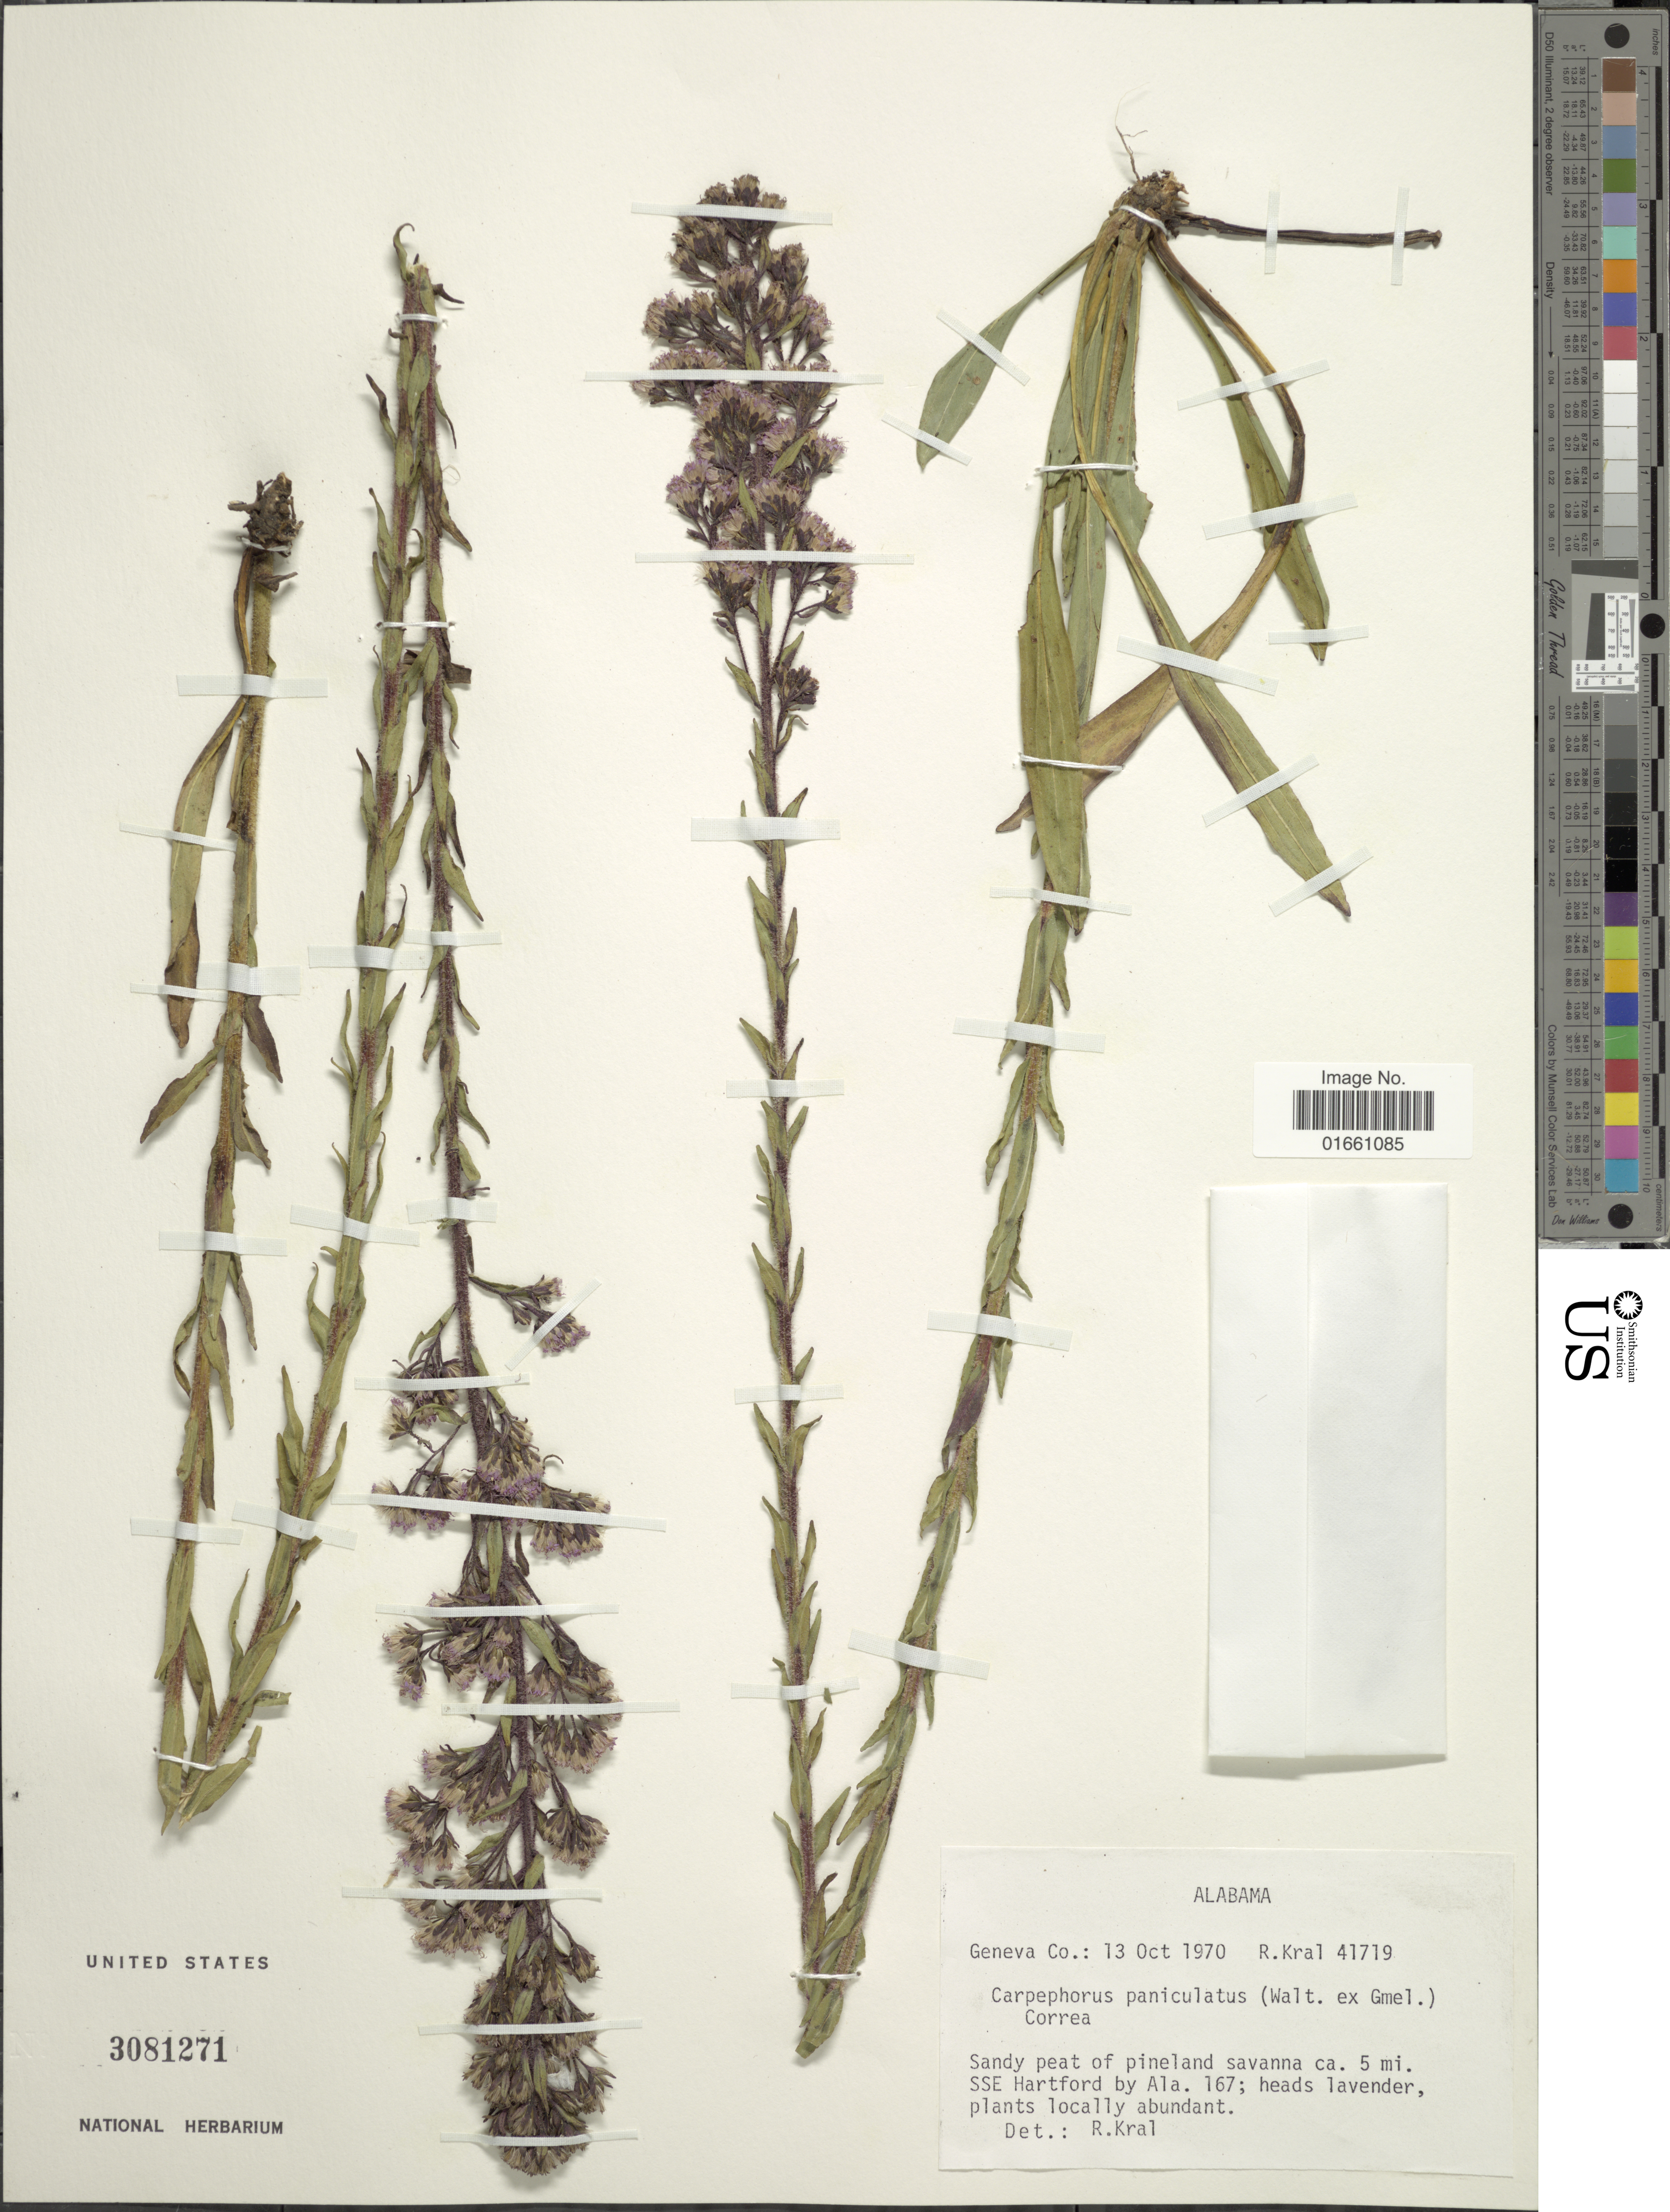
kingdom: Plantae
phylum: Tracheophyta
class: Magnoliopsida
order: Asterales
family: Asteraceae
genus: Trilisa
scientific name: Trilisa paniculata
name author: (J.F. Gmel.) Cass.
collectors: R. Kral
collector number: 41719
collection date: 1970-10-13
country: United States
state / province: Alabama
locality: Sandy peat of pineland savanna ca. 5 mi. SSE Hartford by Ala. 167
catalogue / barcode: US 3081271